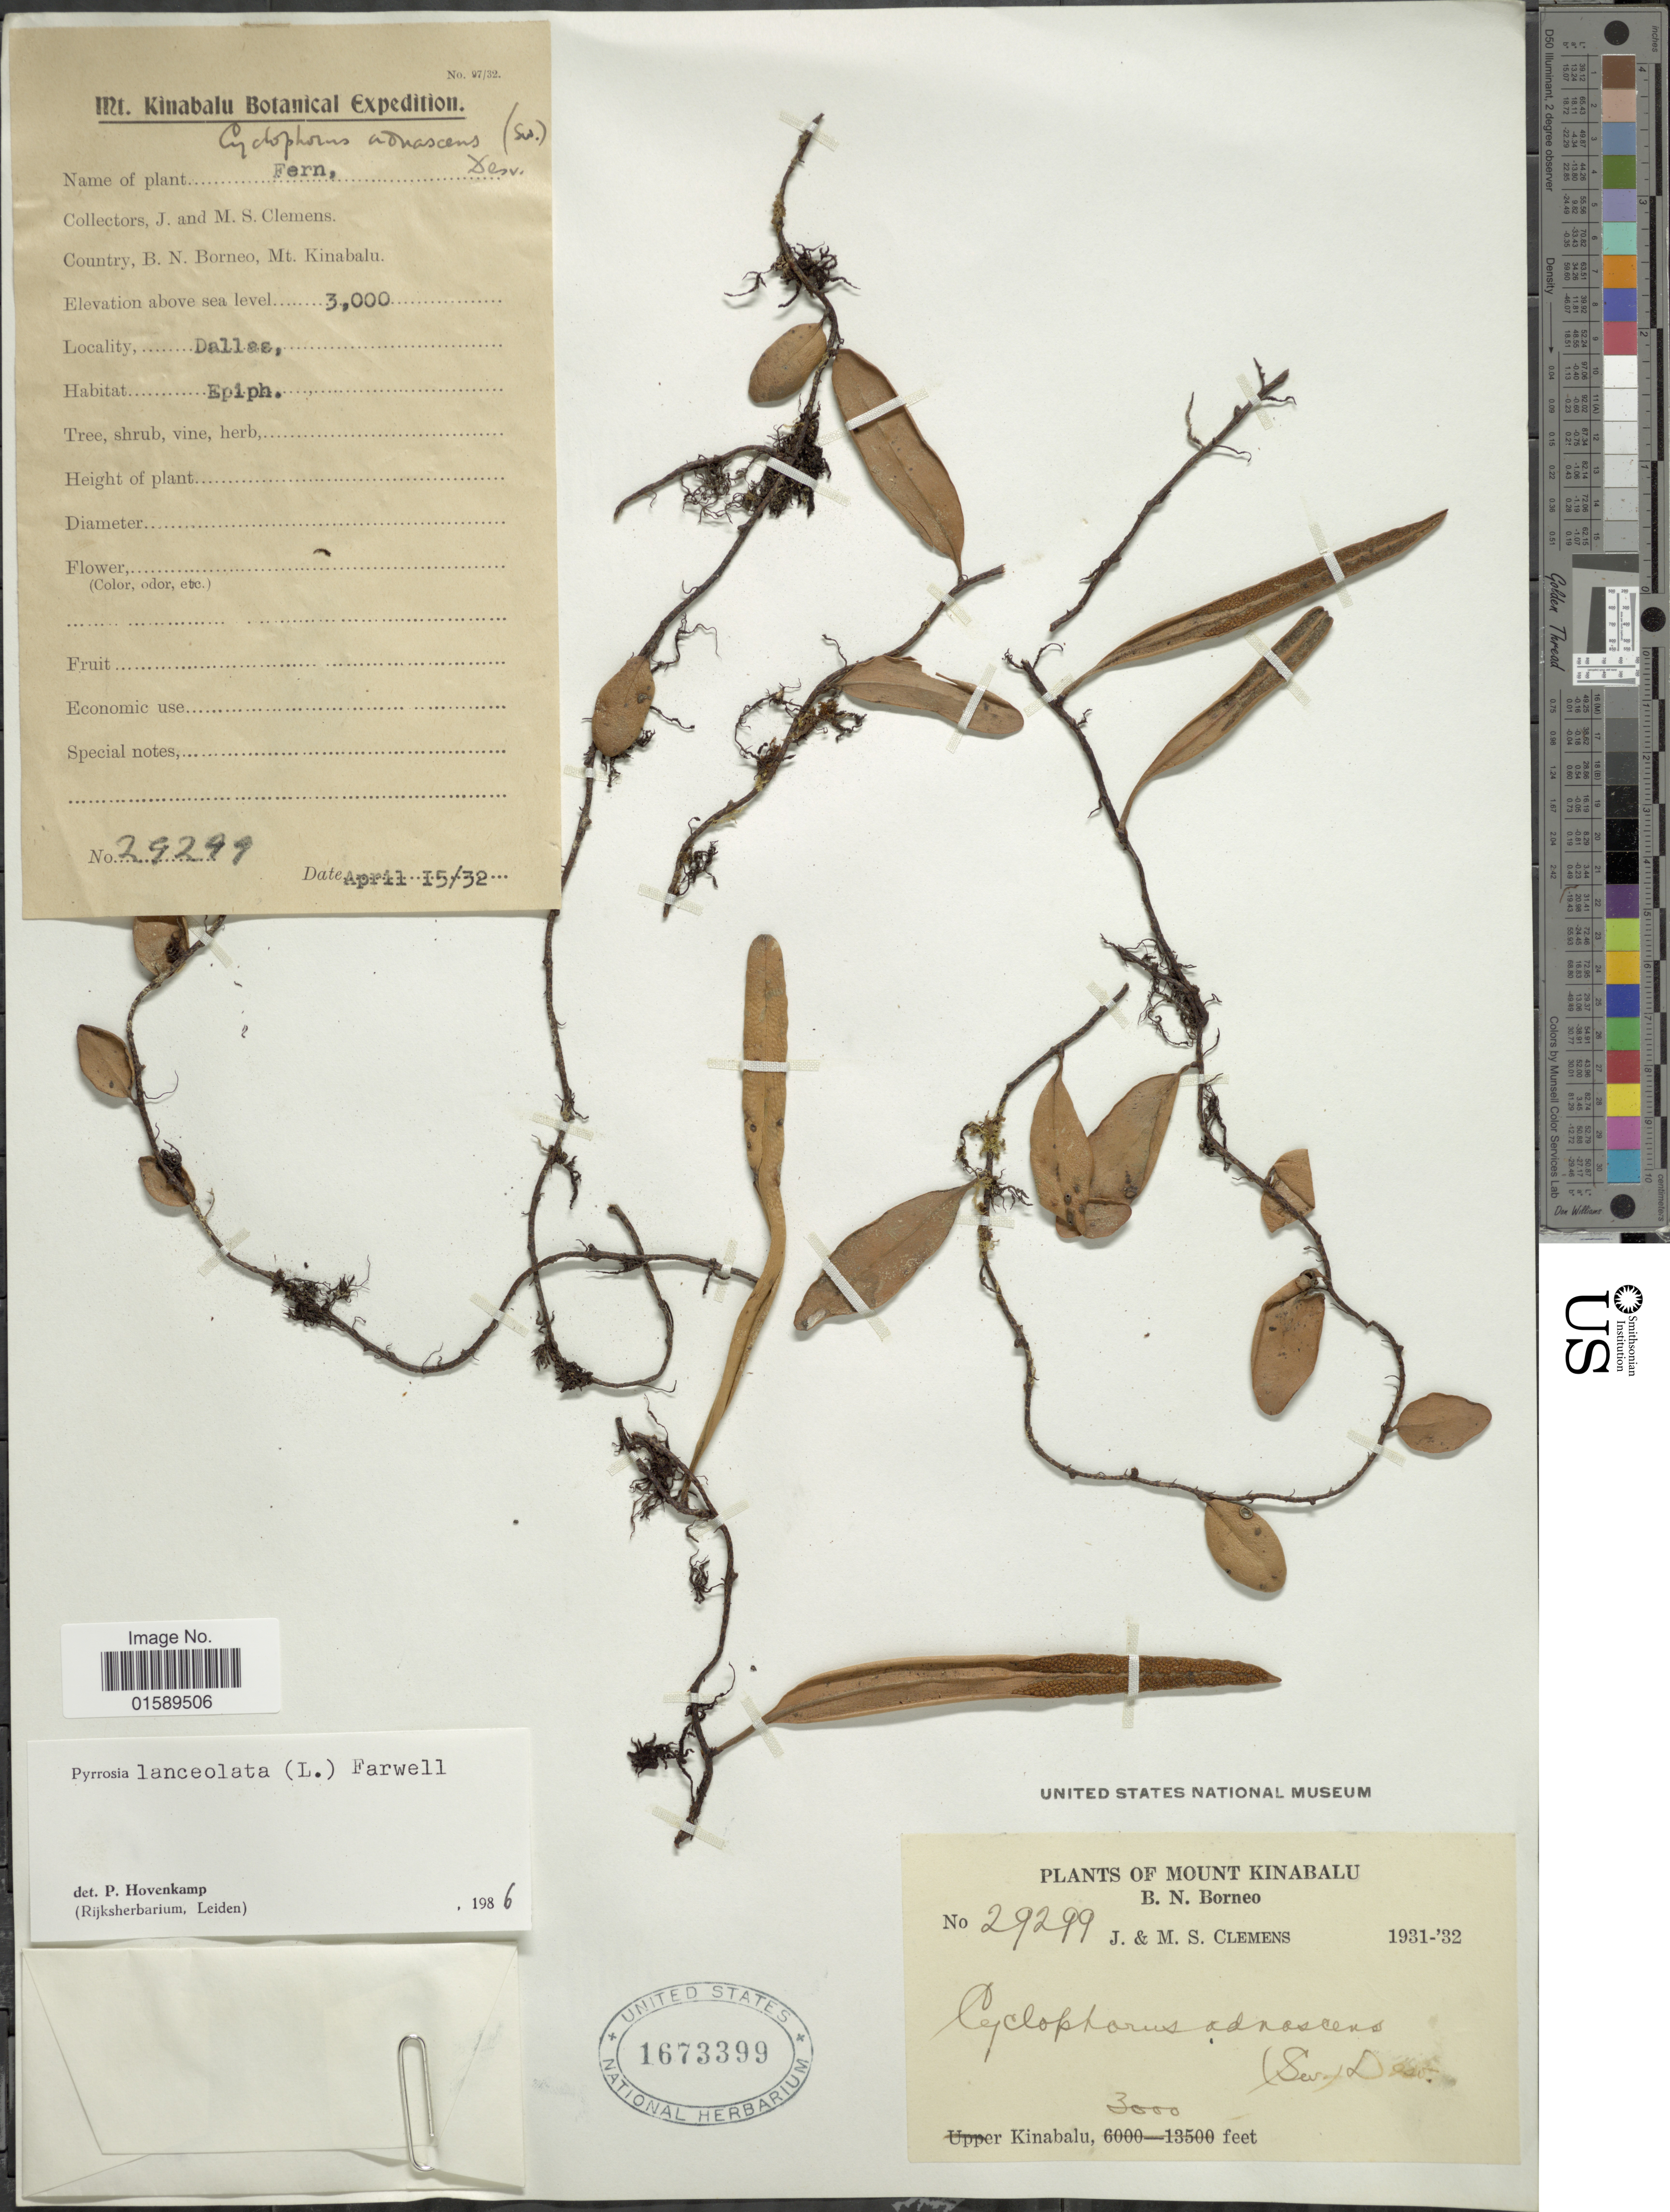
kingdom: Plantae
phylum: Tracheophyta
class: Polypodiopsida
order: Polypodiales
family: Polypodiaceae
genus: Pyrrosia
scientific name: Pyrrosia lanceolata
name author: (L.) Farw.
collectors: J. Clemens & M. S. Clemens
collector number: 29299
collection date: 1932-04-15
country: Malaysia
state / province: Sabah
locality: Mount Kinabalu, B.N. Borneo. Kinabalu.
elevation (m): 914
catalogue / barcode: US 1673399